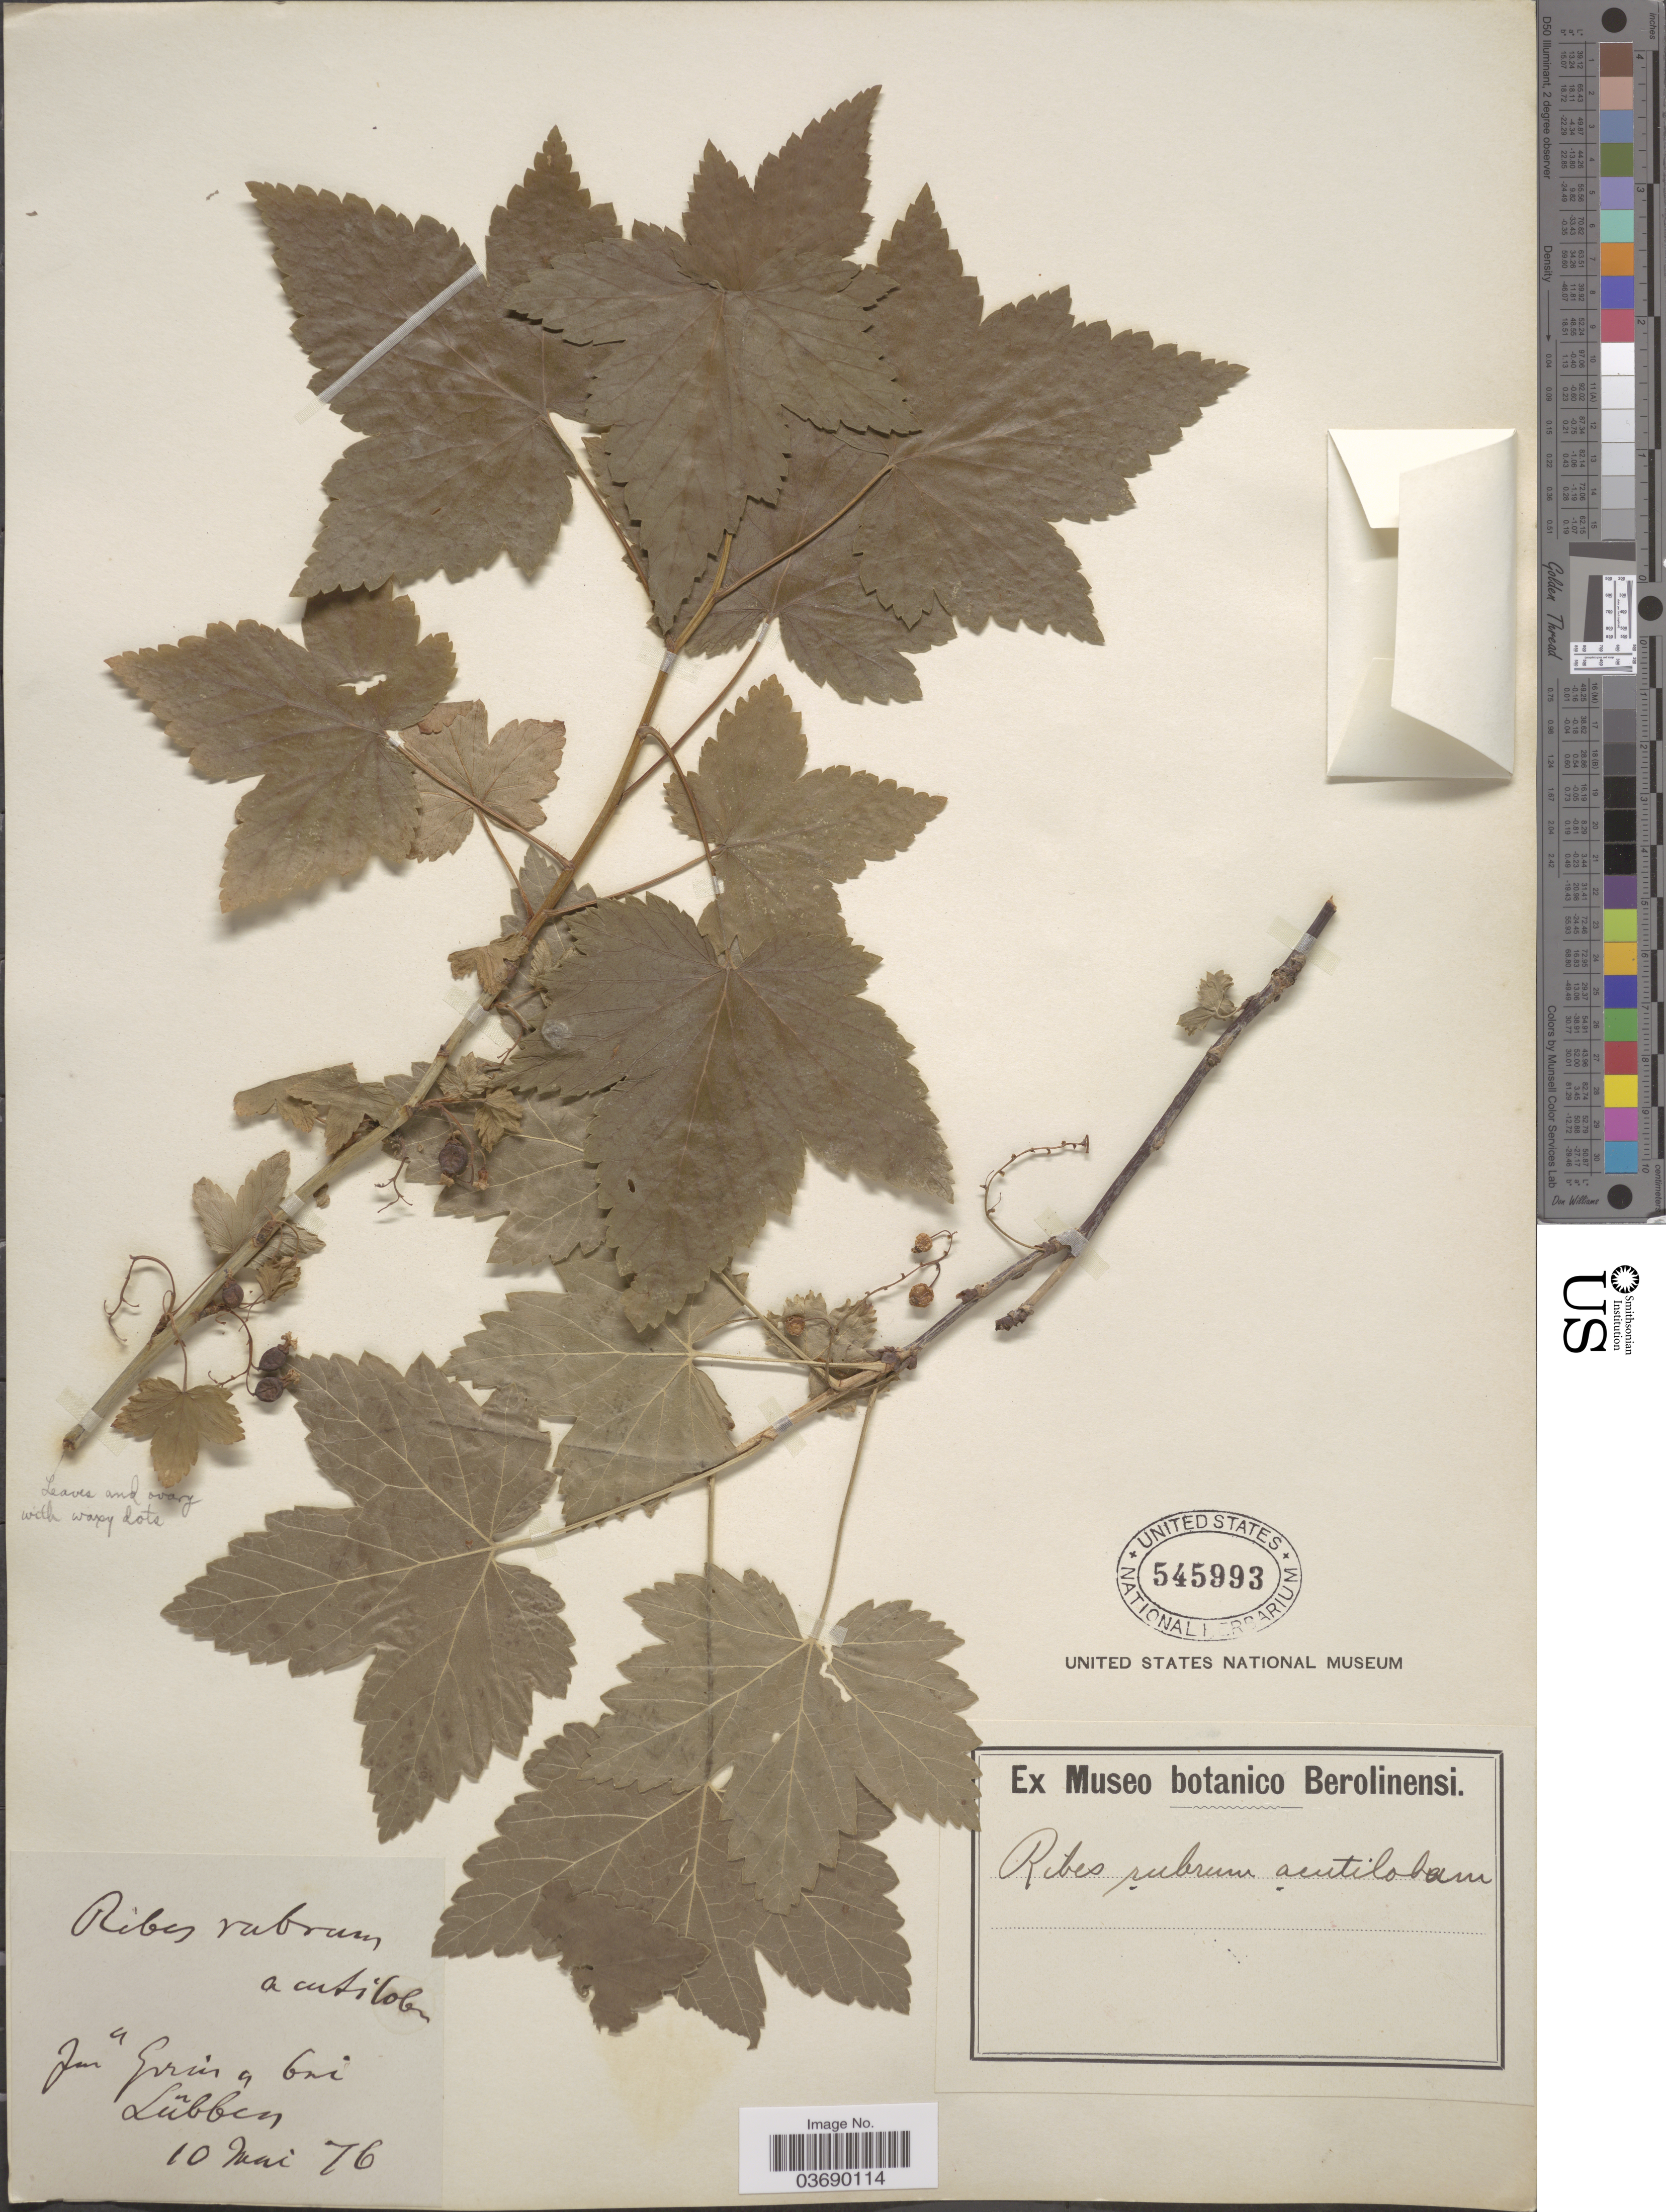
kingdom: Plantae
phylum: Tracheophyta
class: Magnoliopsida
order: Saxifragales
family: Grossulariaceae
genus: Ribes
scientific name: Ribes rubrum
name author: L.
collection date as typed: Transcribed d/m/y: 10/5/76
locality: Jür Grúra bai Lübben.*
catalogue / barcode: US 545993